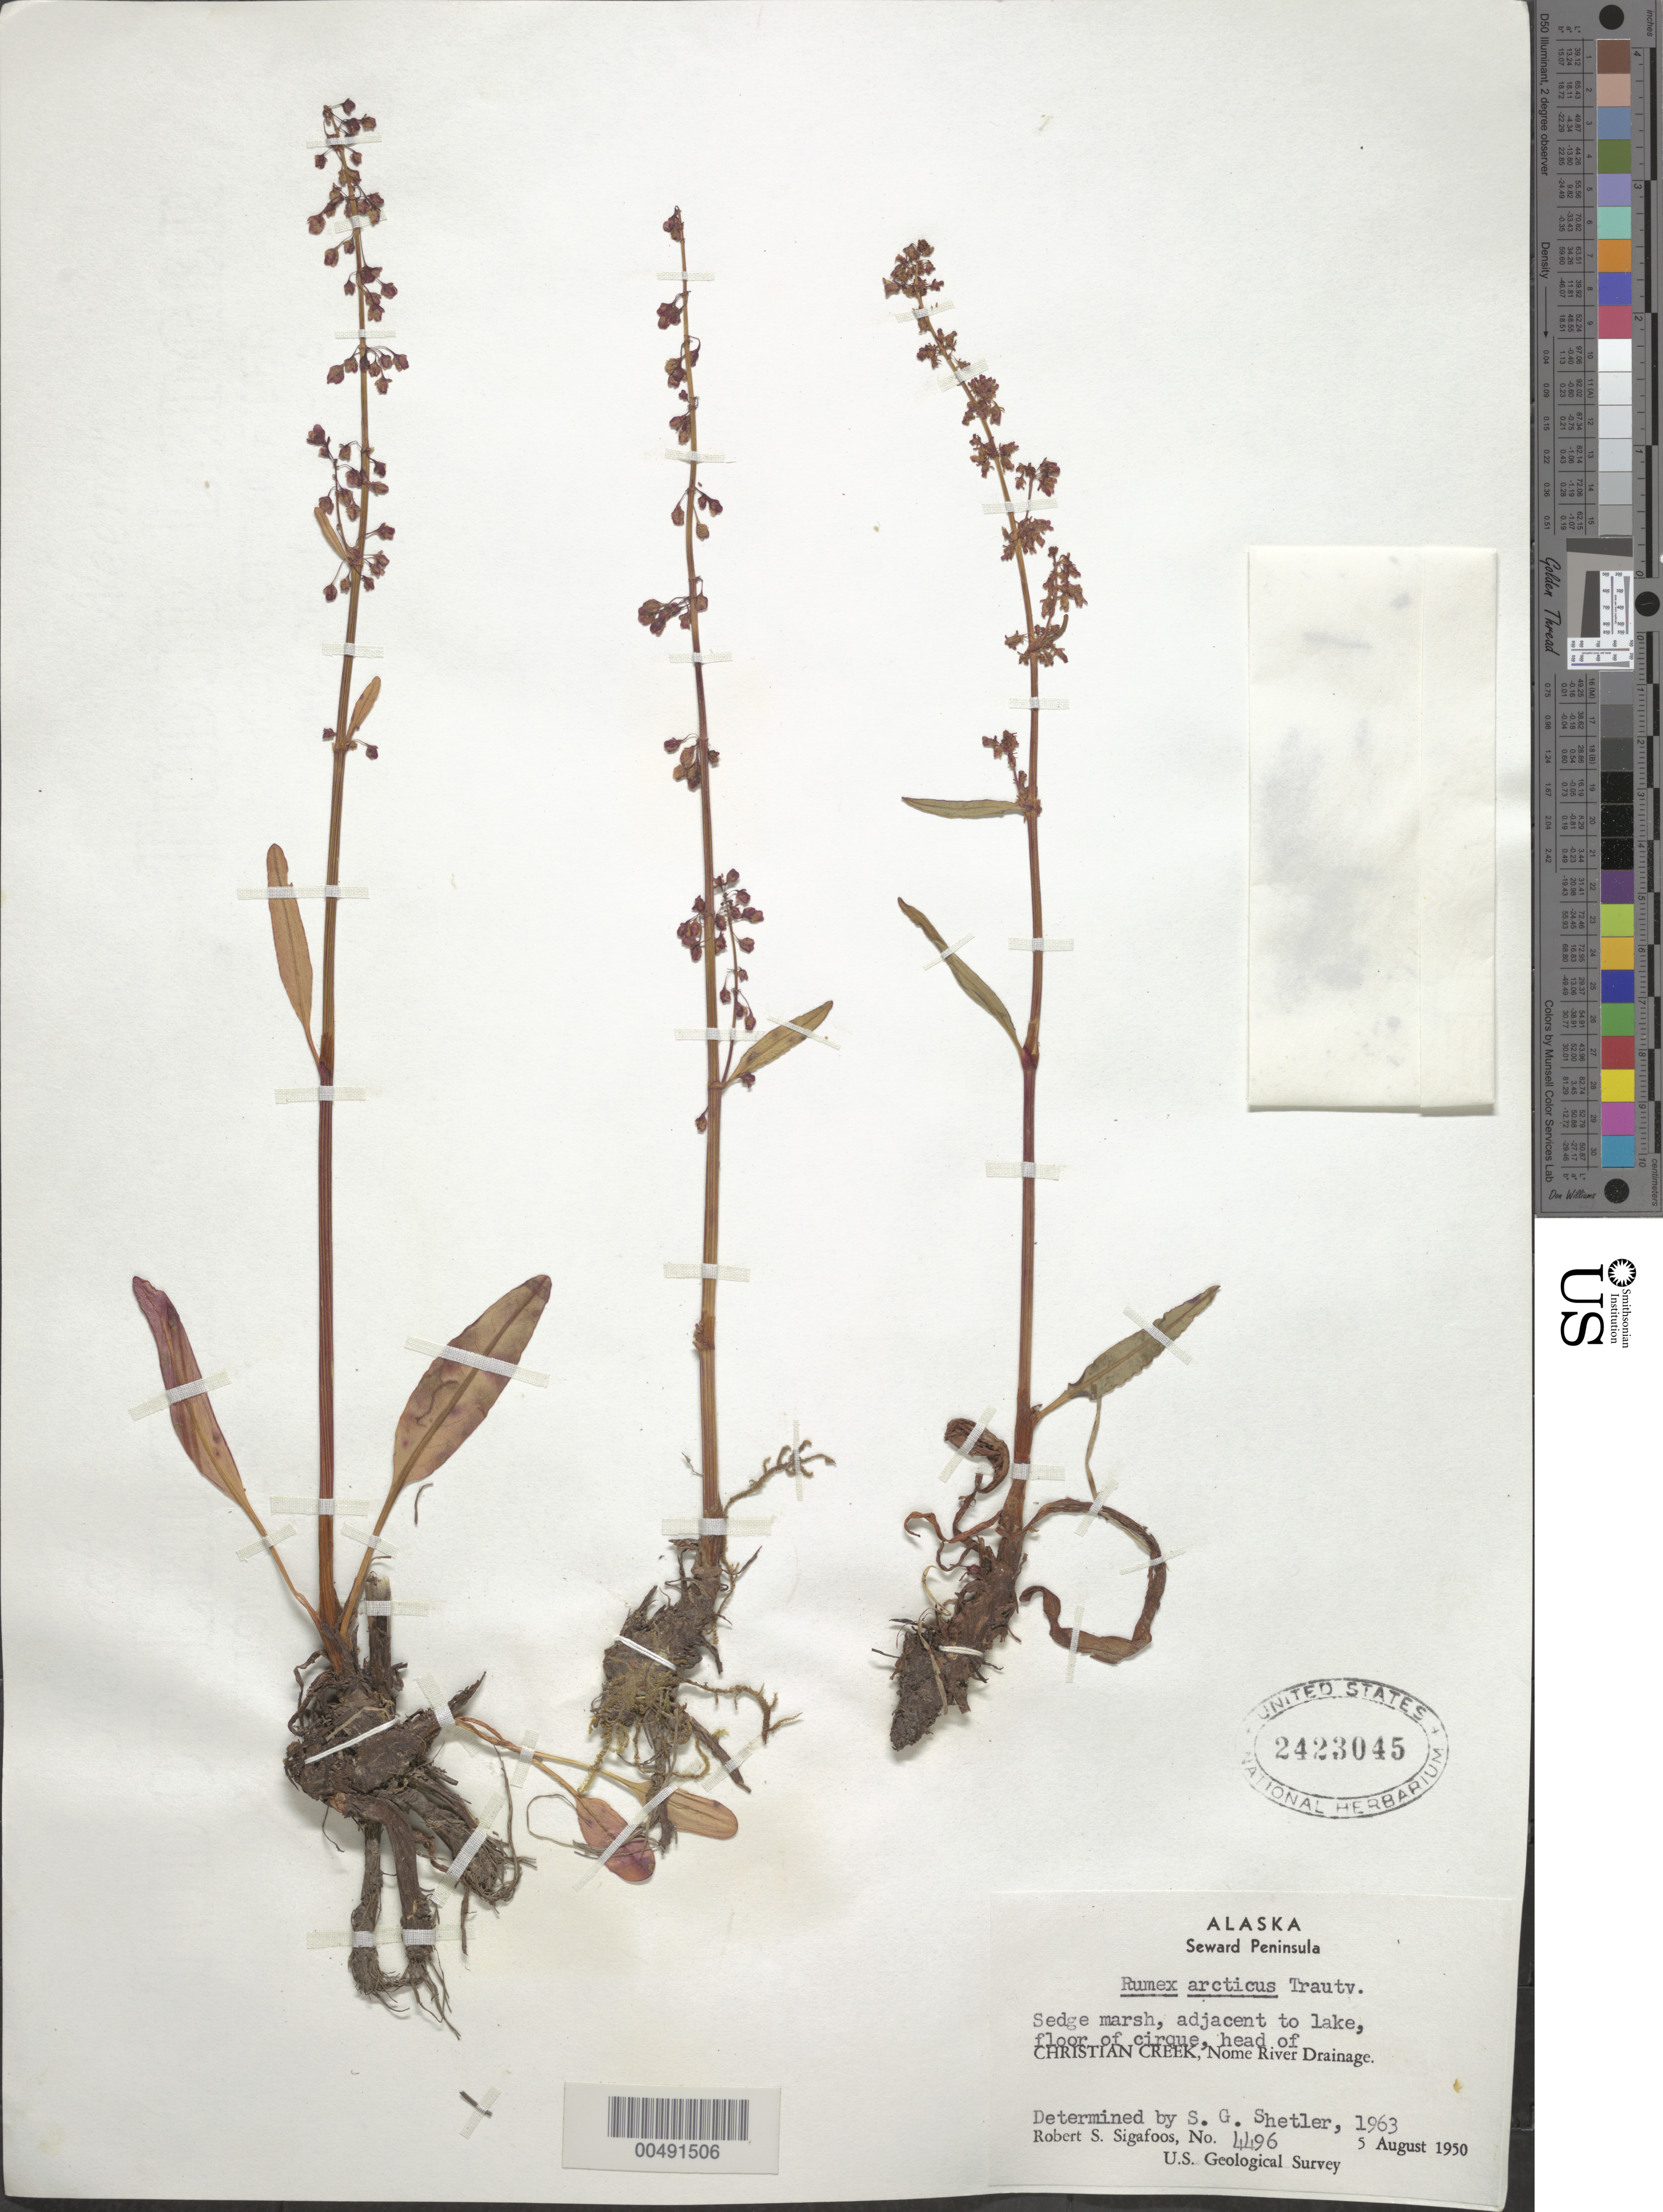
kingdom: Plantae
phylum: Tracheophyta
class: Magnoliopsida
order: Caryophyllales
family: Polygonaceae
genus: Rumex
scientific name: Rumex arcticus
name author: Trautv.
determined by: Shetler, Stanwyn G., (US), NMNH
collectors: R. Sigafoos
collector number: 4496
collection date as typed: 05 Aug 1950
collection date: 1950-08-05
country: United States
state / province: Alaska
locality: Nome River Drainage, head of Christian Creek, adjacent to lake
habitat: sedge marsh, floor of cirque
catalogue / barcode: US 2423045